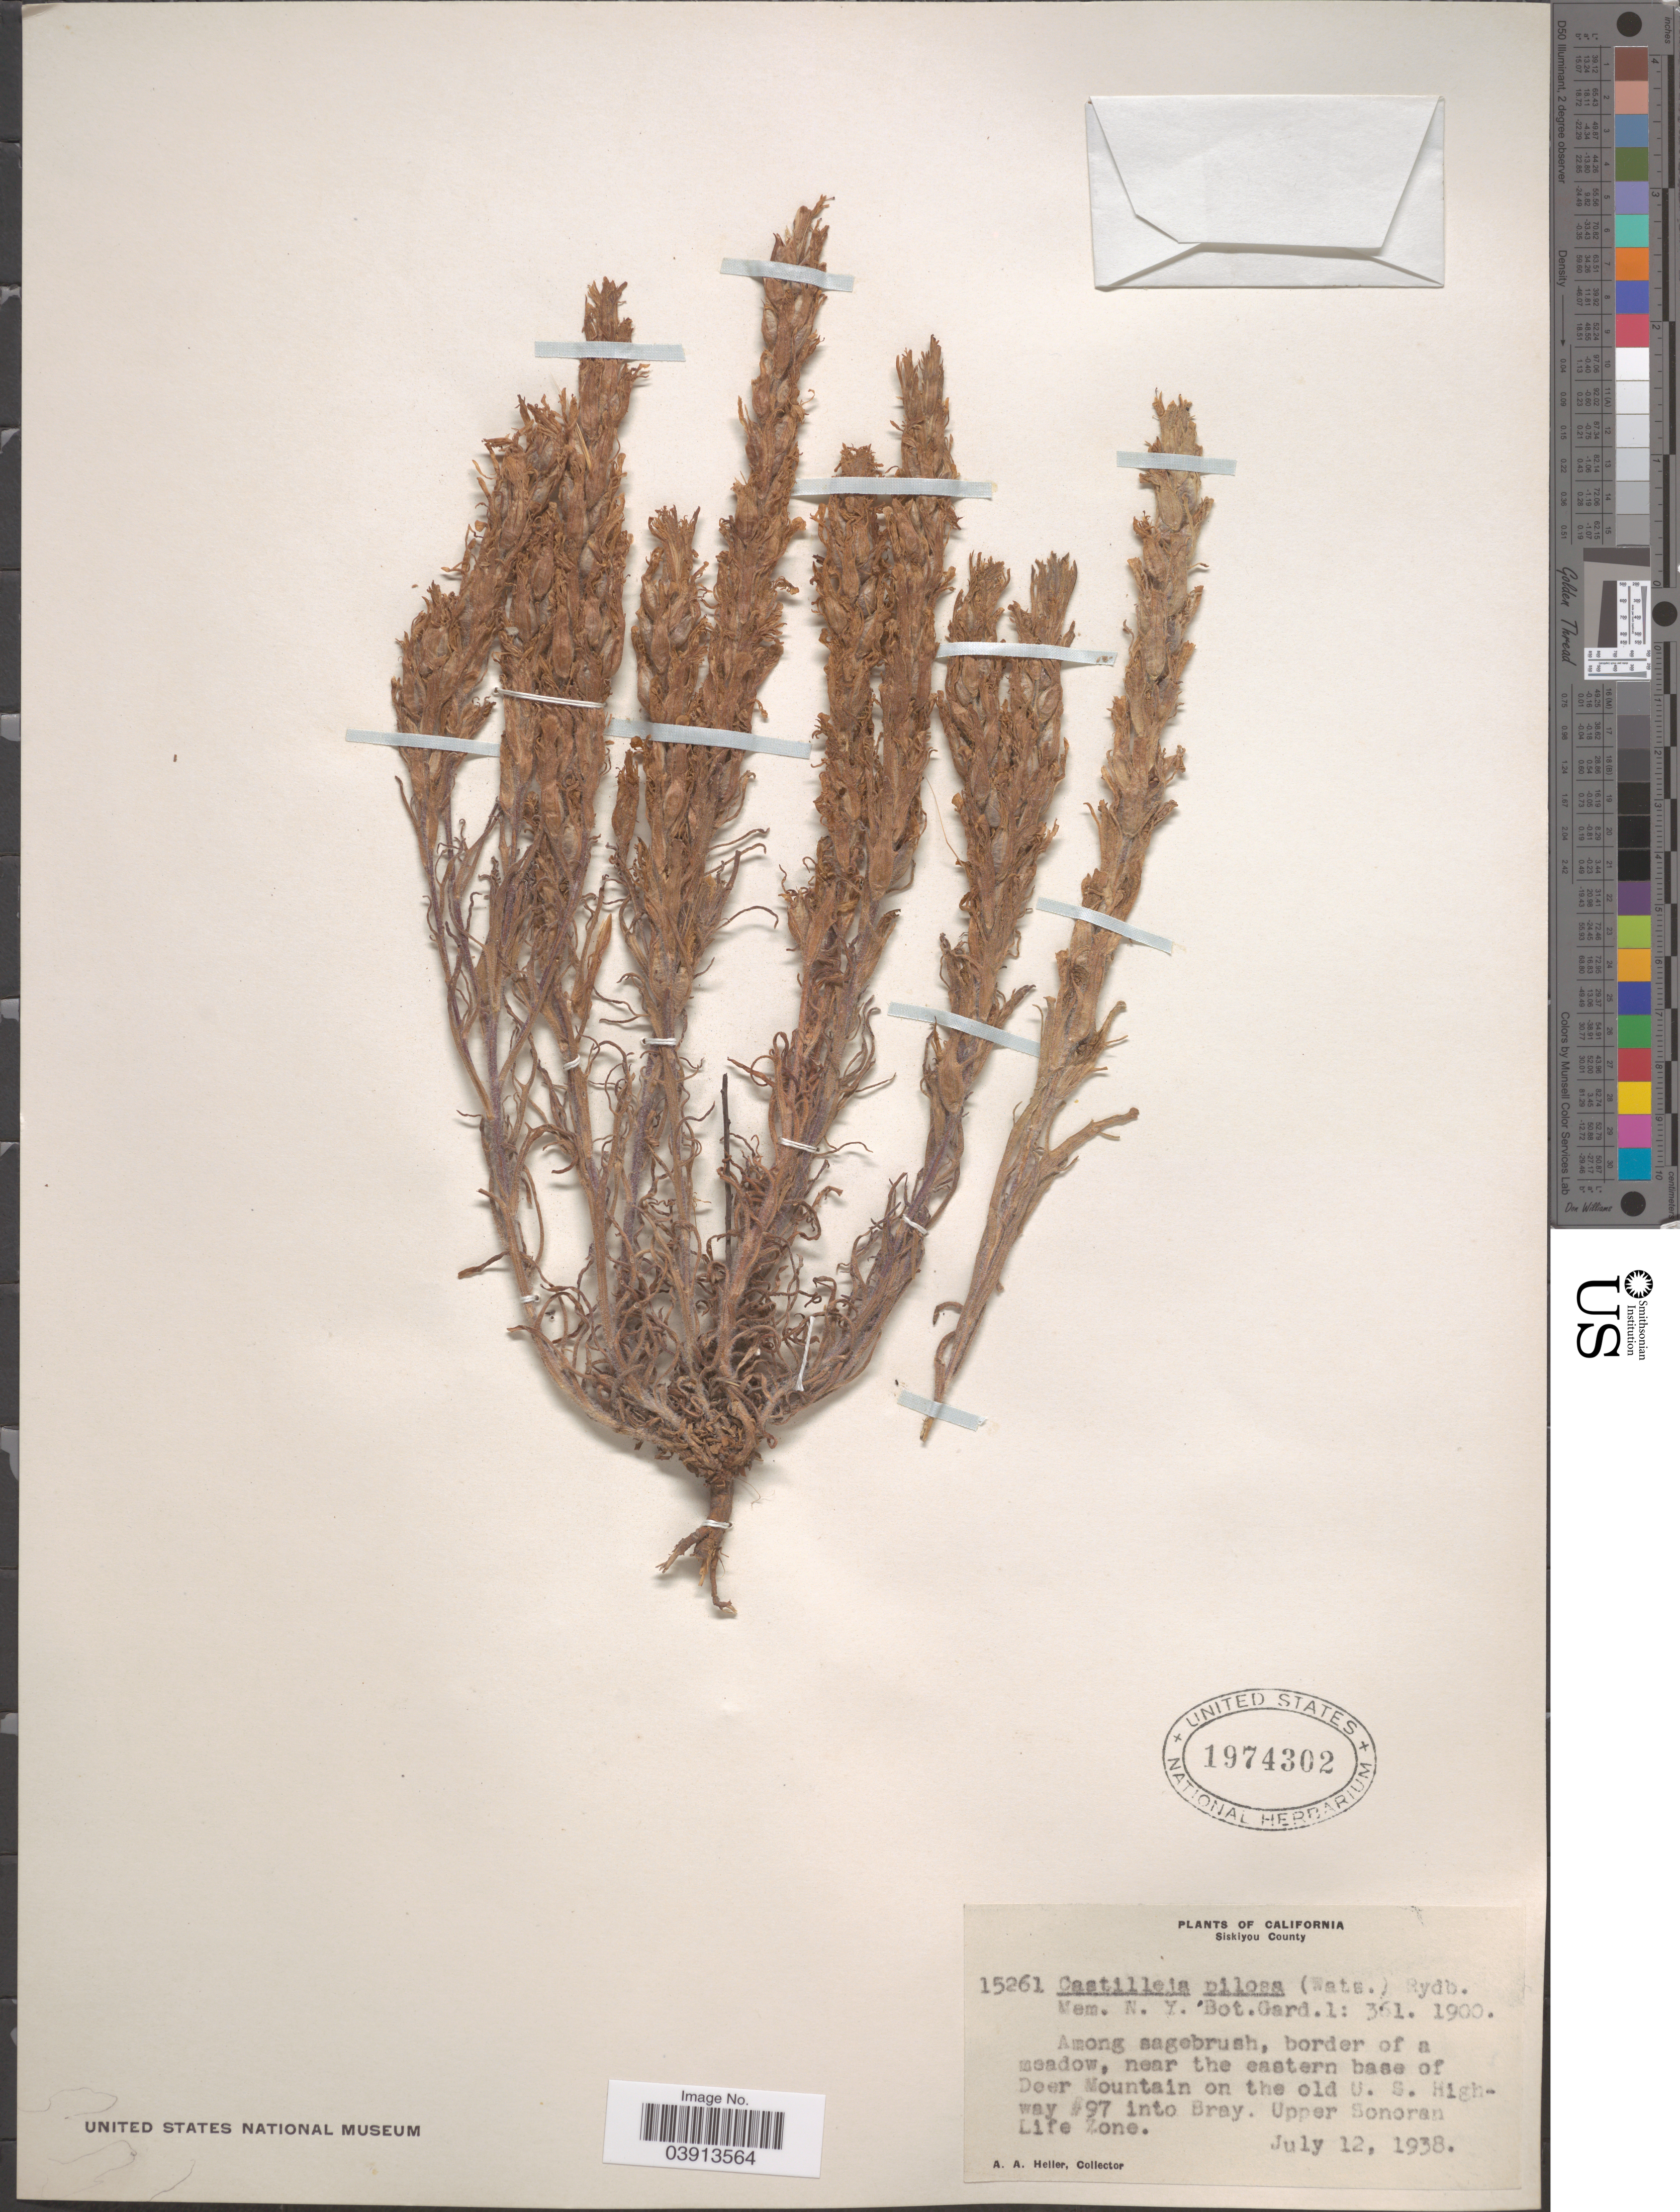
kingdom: Plantae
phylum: Tracheophyta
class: Magnoliopsida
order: Lamiales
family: Orobanchaceae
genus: Castilleja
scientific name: Castilleja pilosa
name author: (S. Watson) Rydb.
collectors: A. A. Heller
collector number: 15261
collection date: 1938-07-12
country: United States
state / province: California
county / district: Siskiyou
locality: Siskiyou County. Near the eastern base of Deer Mountain on the old U. S. Highway #97 into Bray. Upper Sonoran Life Zone.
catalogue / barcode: US 1974302